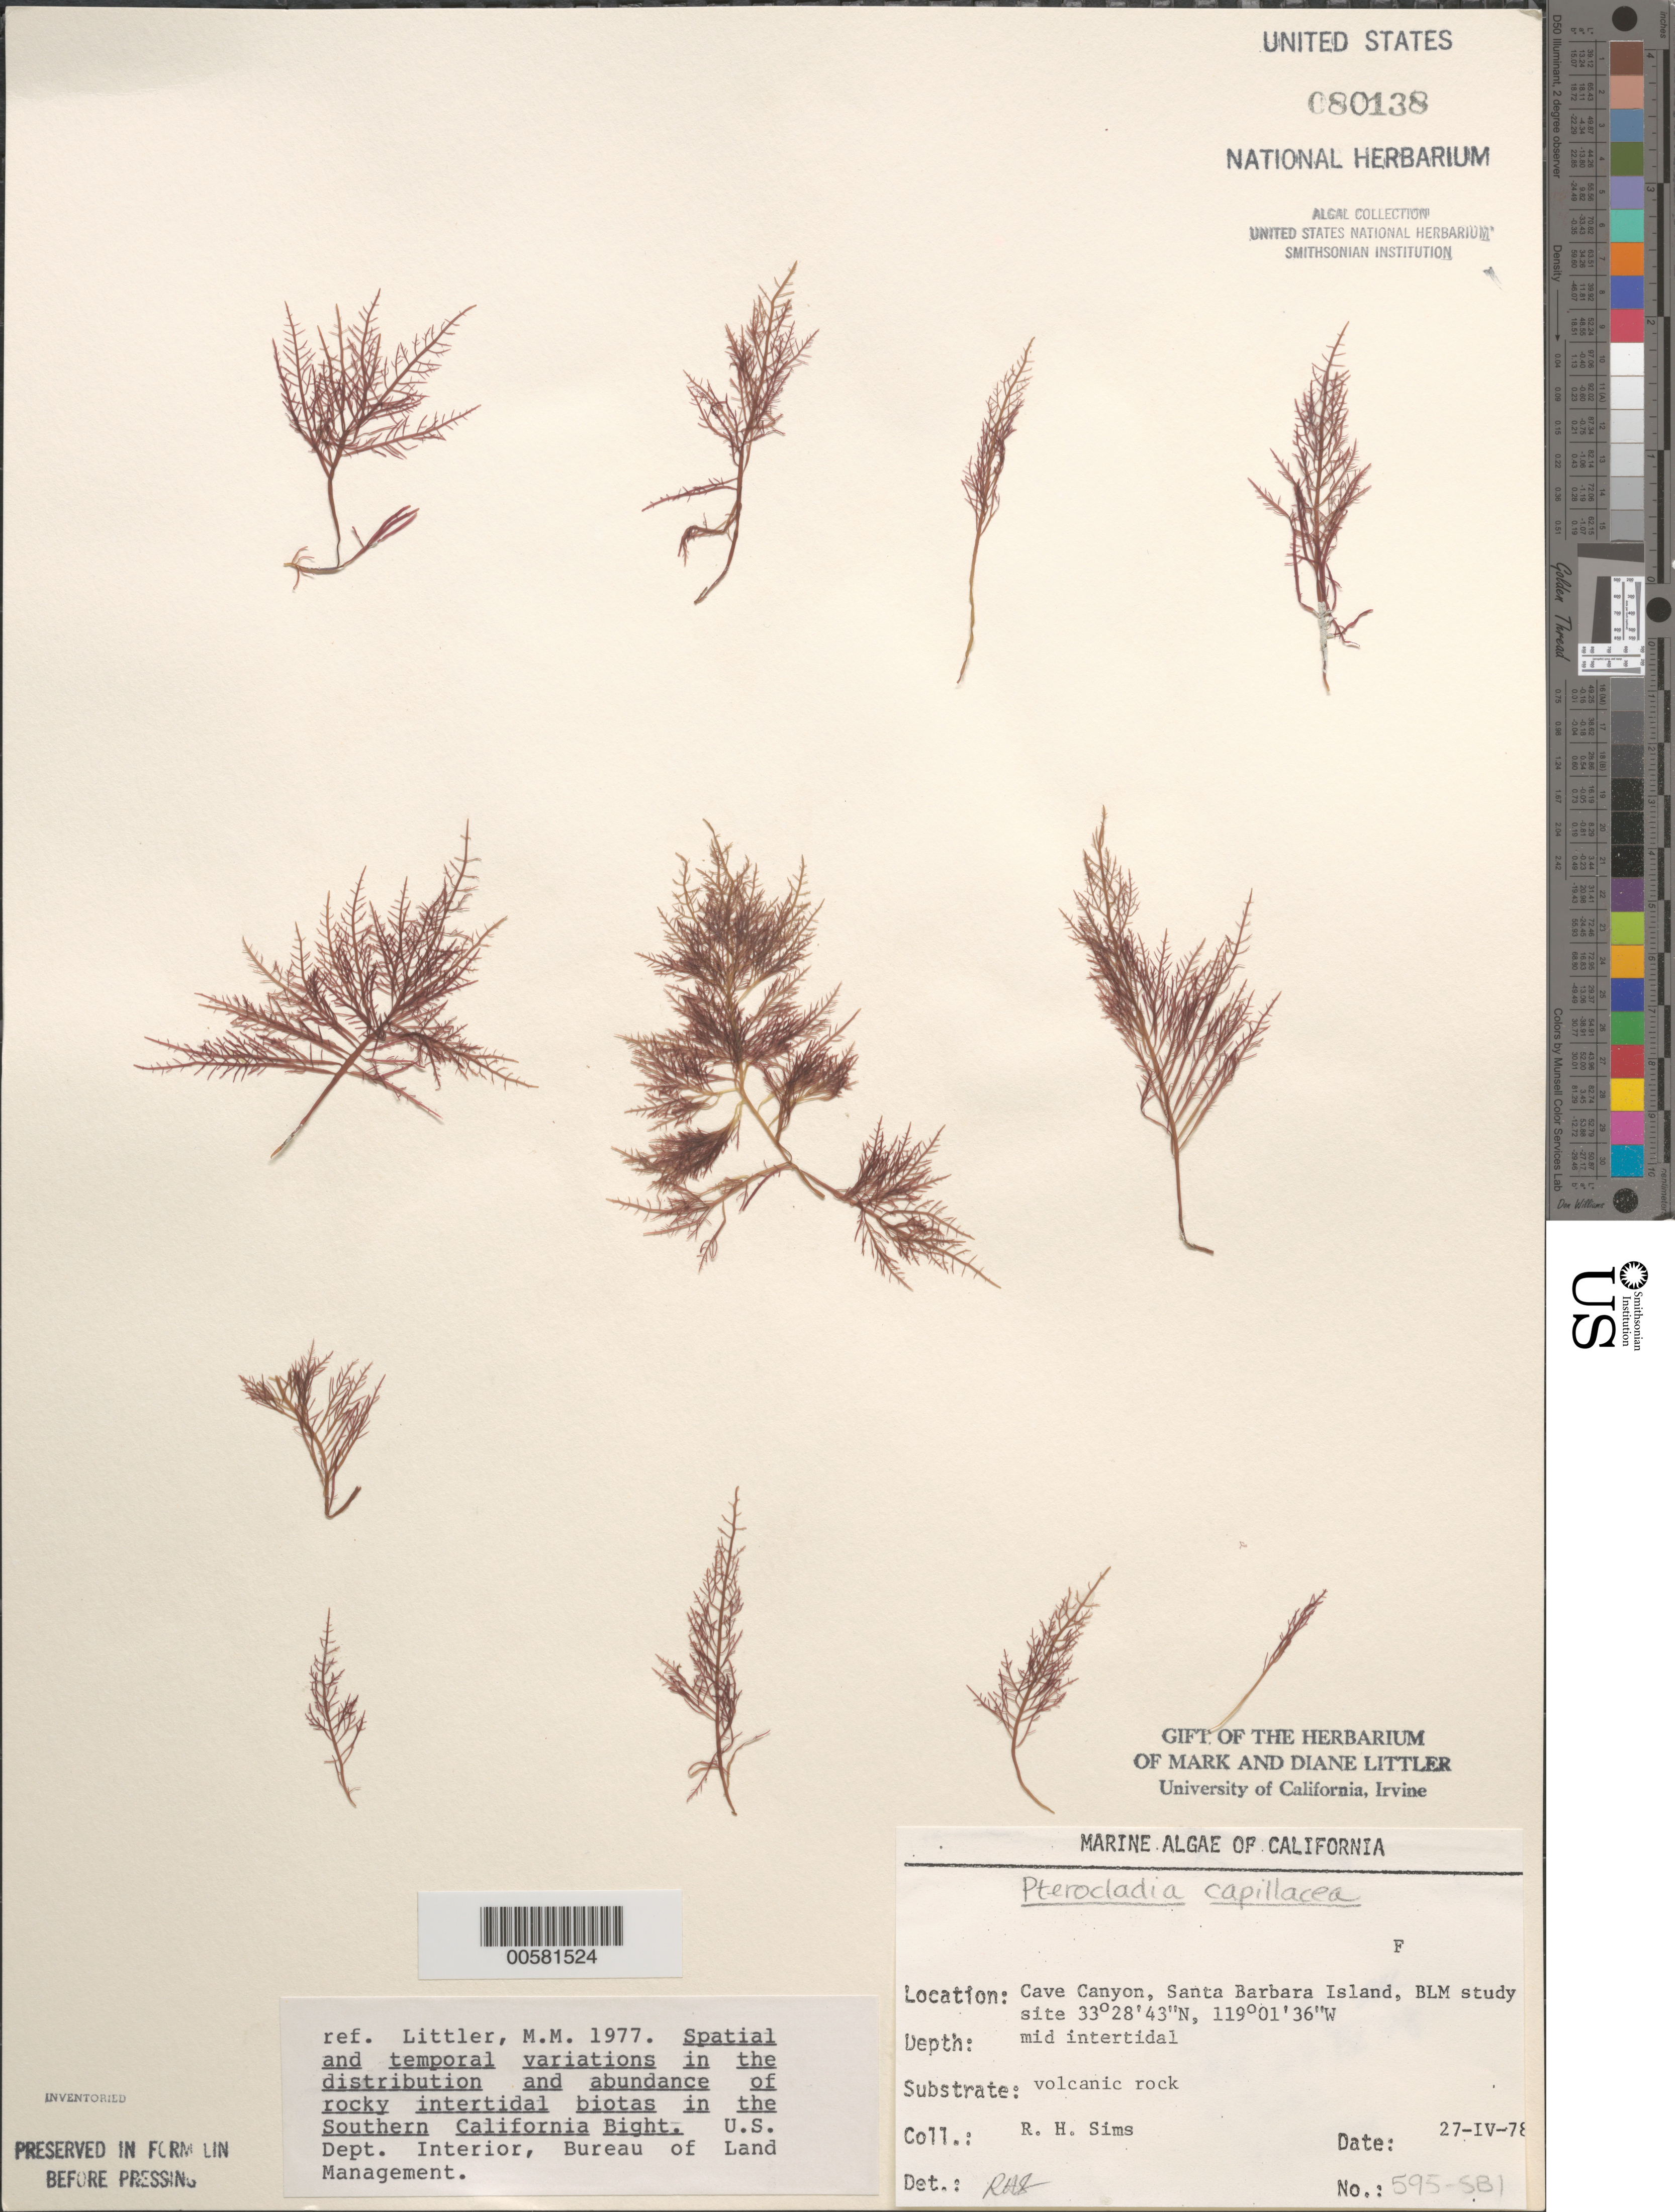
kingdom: Plantae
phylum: Rhodophyta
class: Florideophyceae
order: Gelidiales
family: Pterocladiaceae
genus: Pterocladiella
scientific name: Pterocladiella capillacea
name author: (S.G. Gmel.) Santelices & Hommers.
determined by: Algae name updating Project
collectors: R. H. Sims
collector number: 595-SBI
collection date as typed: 27 Apr 1978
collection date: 1978-04-27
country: United States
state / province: California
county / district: Santa Barbara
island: Santa Barbara Island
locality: Cave Canyon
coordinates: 33 28' 43" N, 119 01' 36" W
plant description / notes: BLM-SOCALBIGHT Rocky Intertidal Survey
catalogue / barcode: US 80138